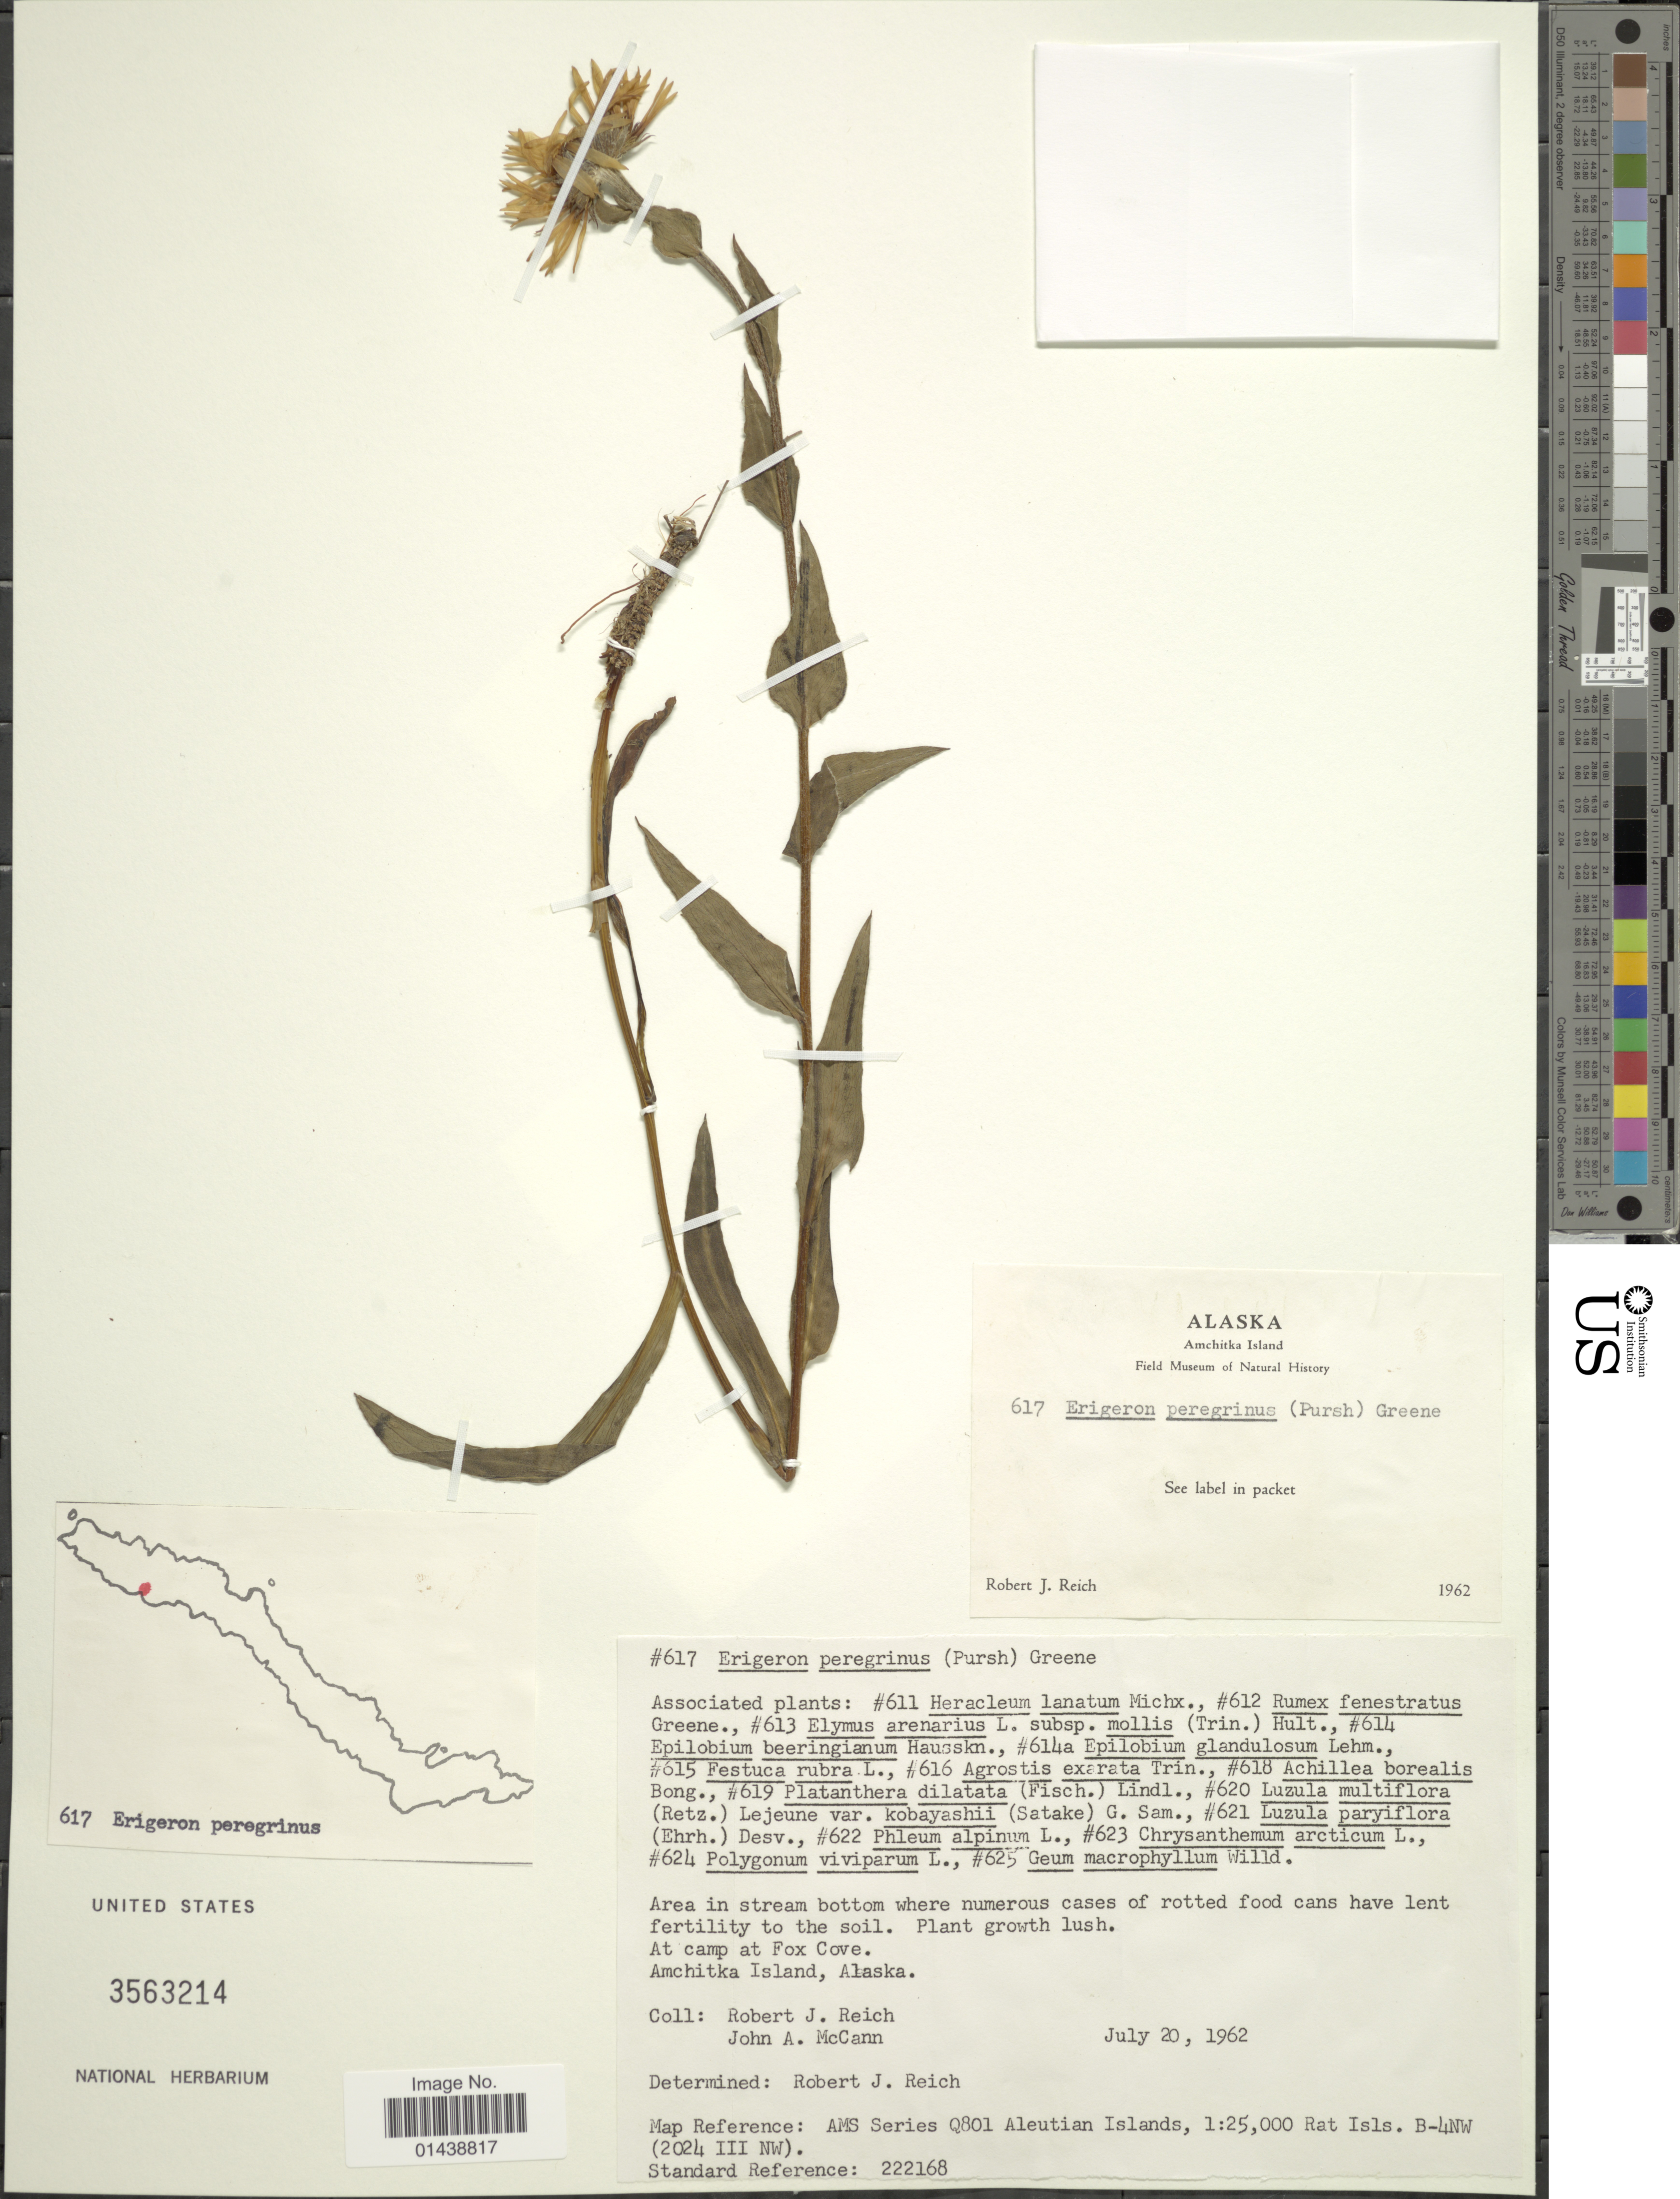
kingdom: Plantae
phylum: Tracheophyta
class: Magnoliopsida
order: Asterales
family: Asteraceae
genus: Erigeron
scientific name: Erigeron peregrinus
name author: (Banks ex Pursh) Greene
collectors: R. Reich & J. A. McCann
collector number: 617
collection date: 1962-07-20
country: United States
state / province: Alaska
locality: At camp at Fox Cove. Amchitka Island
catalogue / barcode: US 3563214